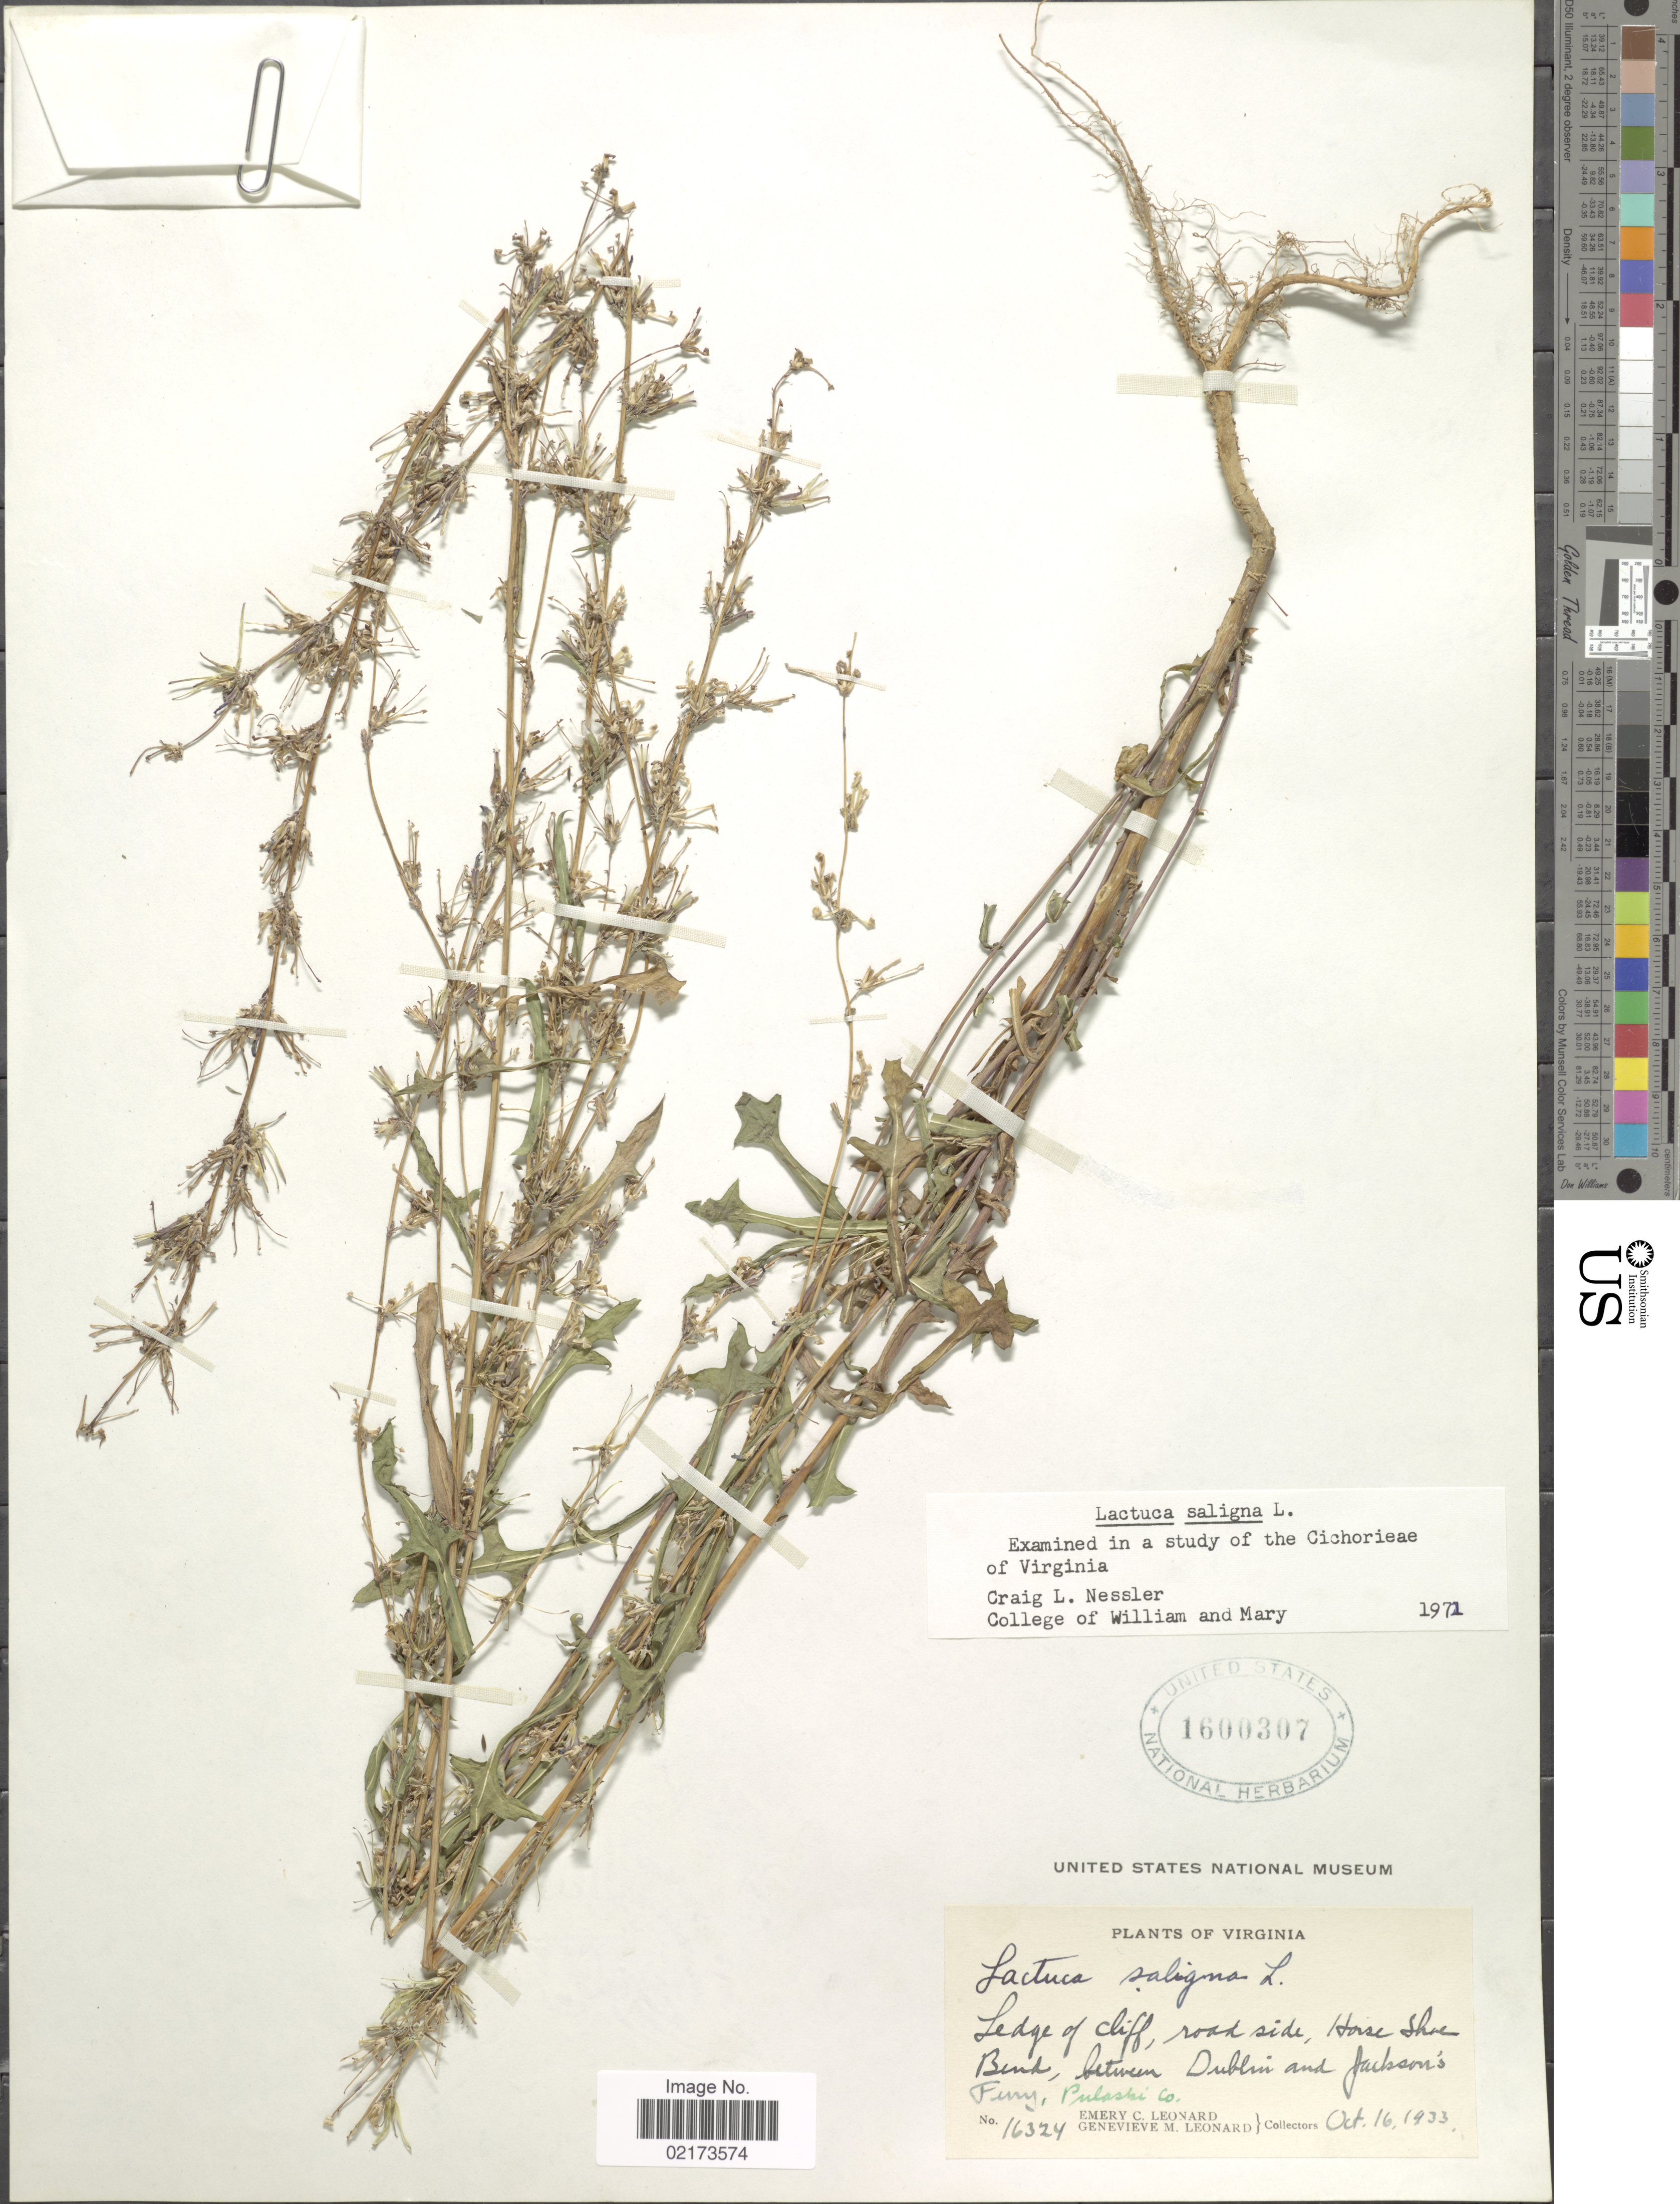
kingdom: Plantae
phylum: Tracheophyta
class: Magnoliopsida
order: Asterales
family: Asteraceae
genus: Lactuca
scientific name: Lactuca saligna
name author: L.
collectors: E. C. Leonard & G. M. Leonard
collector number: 16324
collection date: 1933-10-16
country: United States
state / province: Virginia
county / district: Pulaski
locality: Horse Shoe Bend, between Dublin and Jackson's Ferry, Pulaski Co.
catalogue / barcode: US 1600307